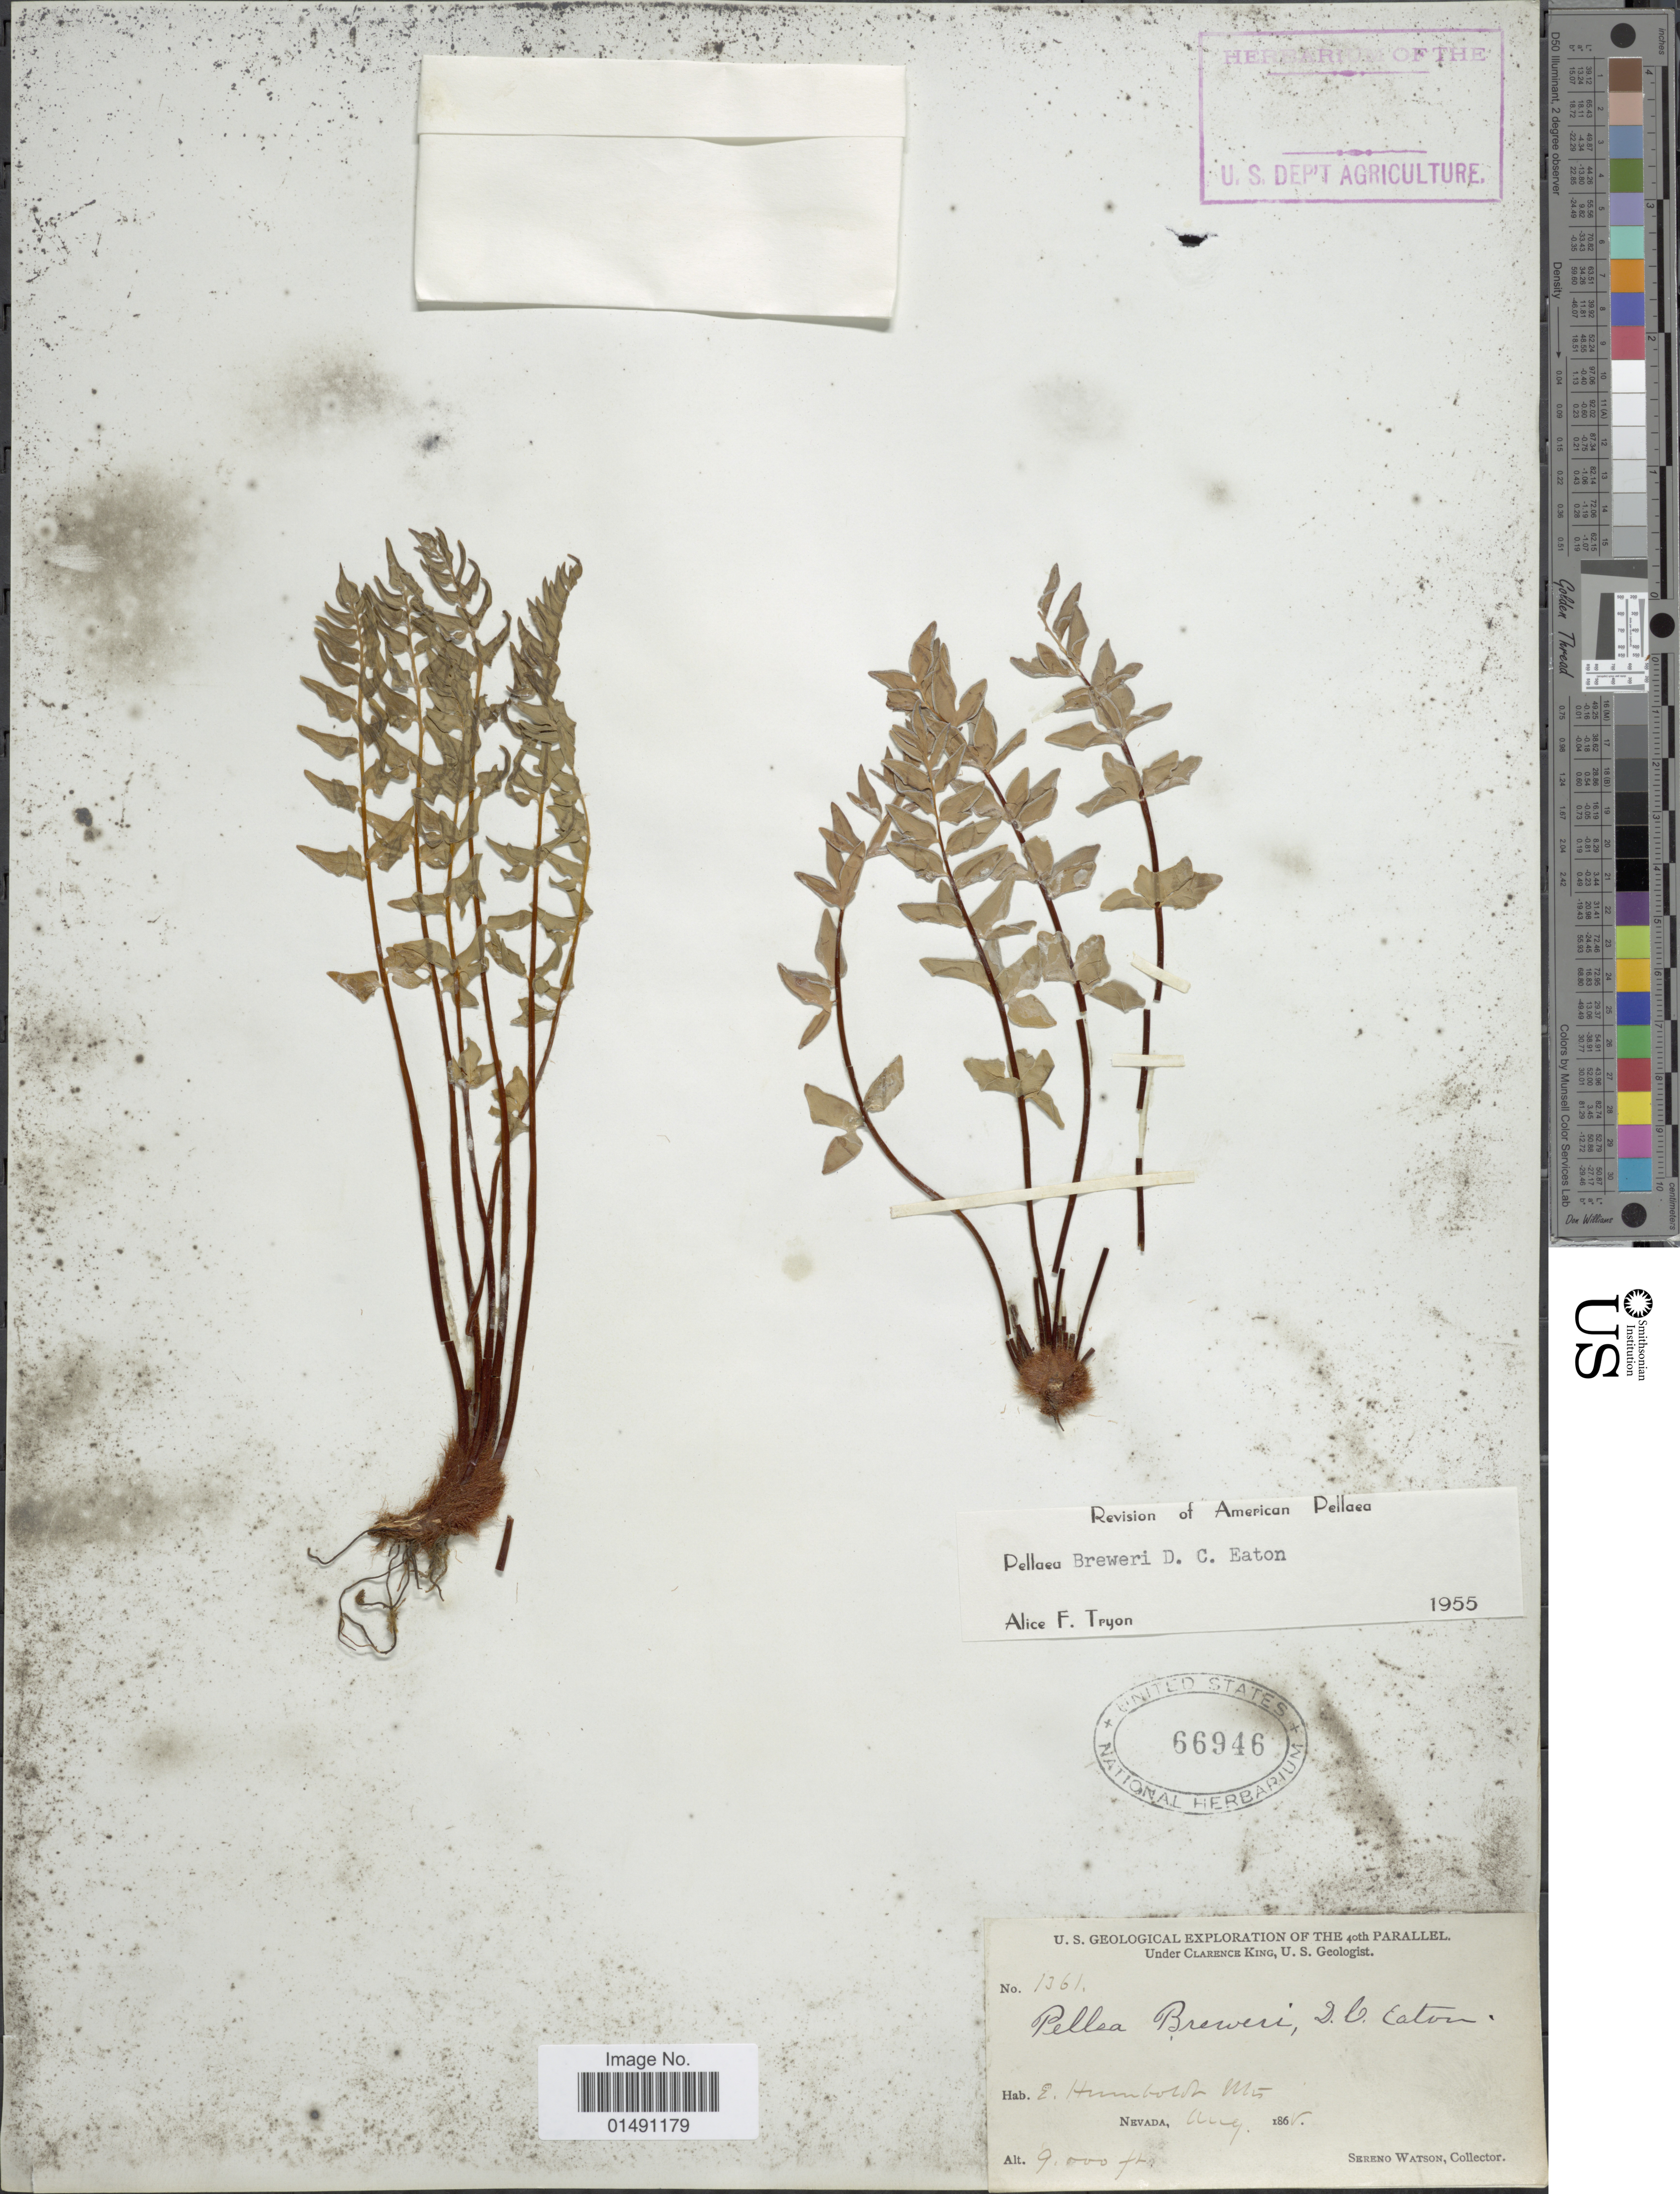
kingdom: Plantae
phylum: Tracheophyta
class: Polypodiopsida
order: Polypodiales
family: Pteridaceae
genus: Pellaea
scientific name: Pellaea breweri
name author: D.C. Eaton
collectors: S. Watson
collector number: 1361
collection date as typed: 186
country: United States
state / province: Nevada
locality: E. Humboldt Mts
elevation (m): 2743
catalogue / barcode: US 66946